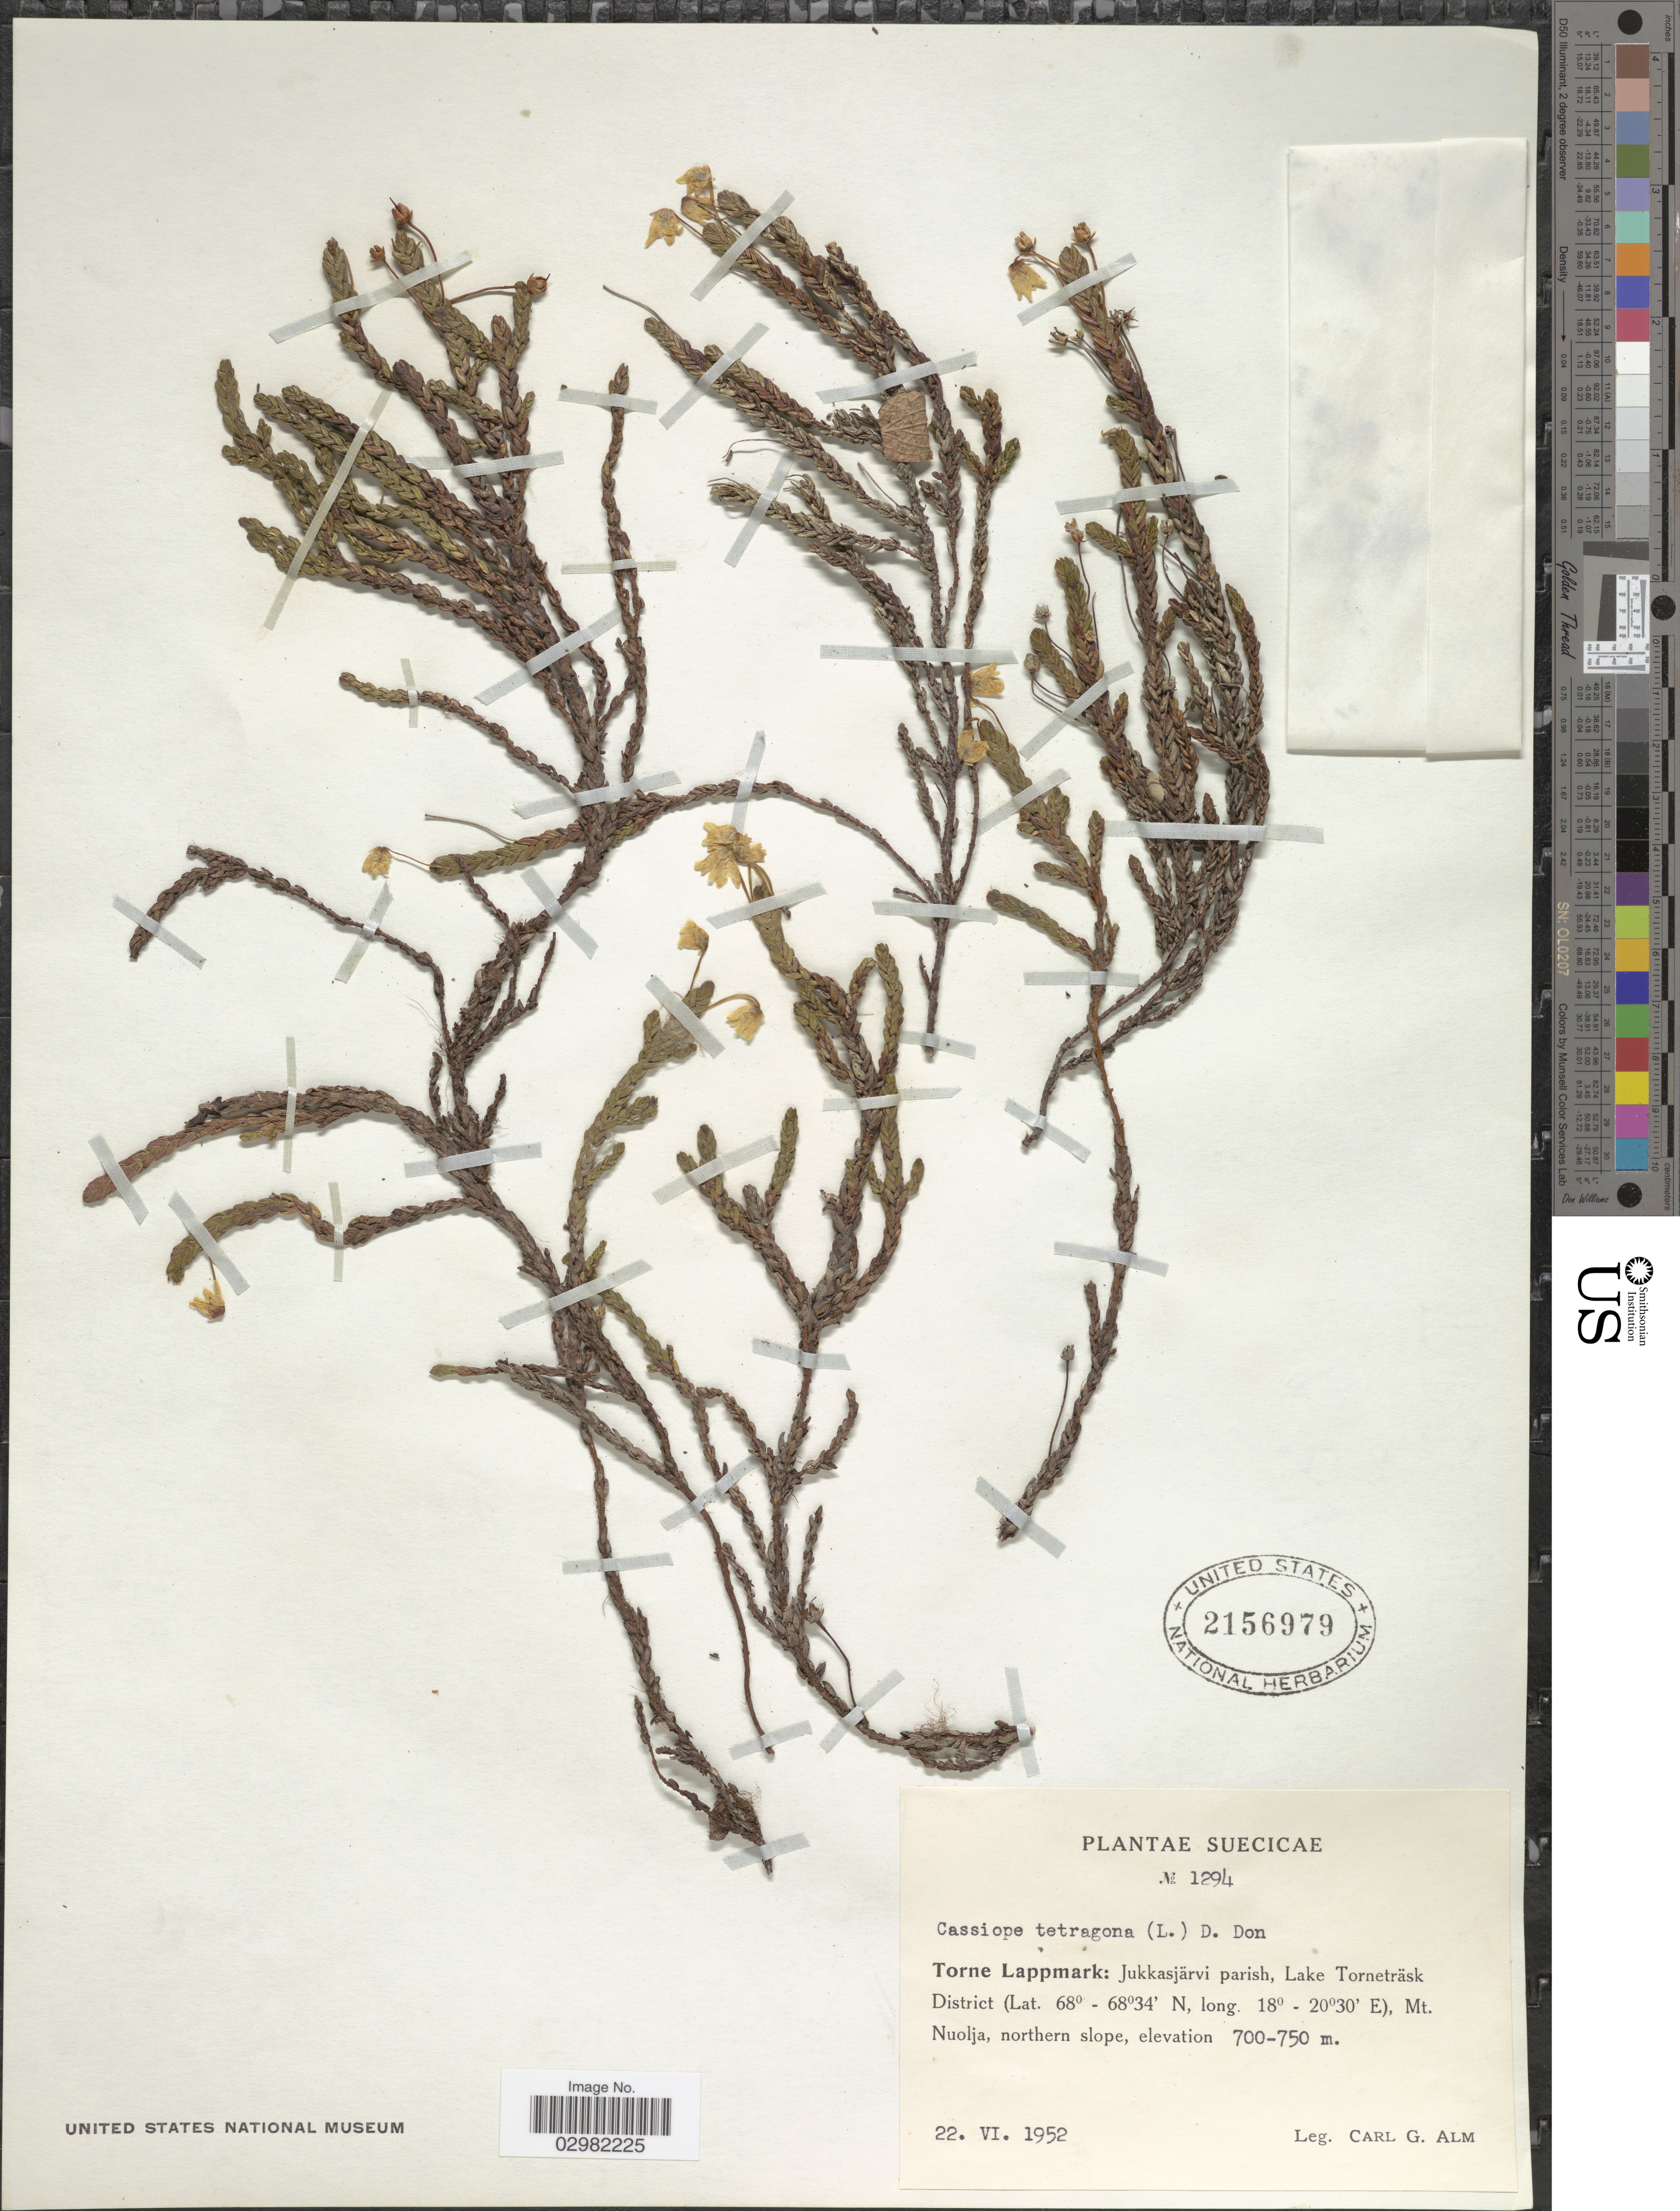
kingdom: Plantae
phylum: Tracheophyta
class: Magnoliopsida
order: Ericales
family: Ericaceae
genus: Cassiope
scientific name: Cassiope tetragona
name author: (L.) D. Don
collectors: C. G. Alm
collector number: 1294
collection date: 1952-06-22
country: Sweden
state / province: Norrbotten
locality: Suecicae. Torne Lappmark: Jukkasjärvi parish, Lake Torneträsk District, Mt. Nuolja, northern slope.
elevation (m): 700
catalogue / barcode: US 2156979